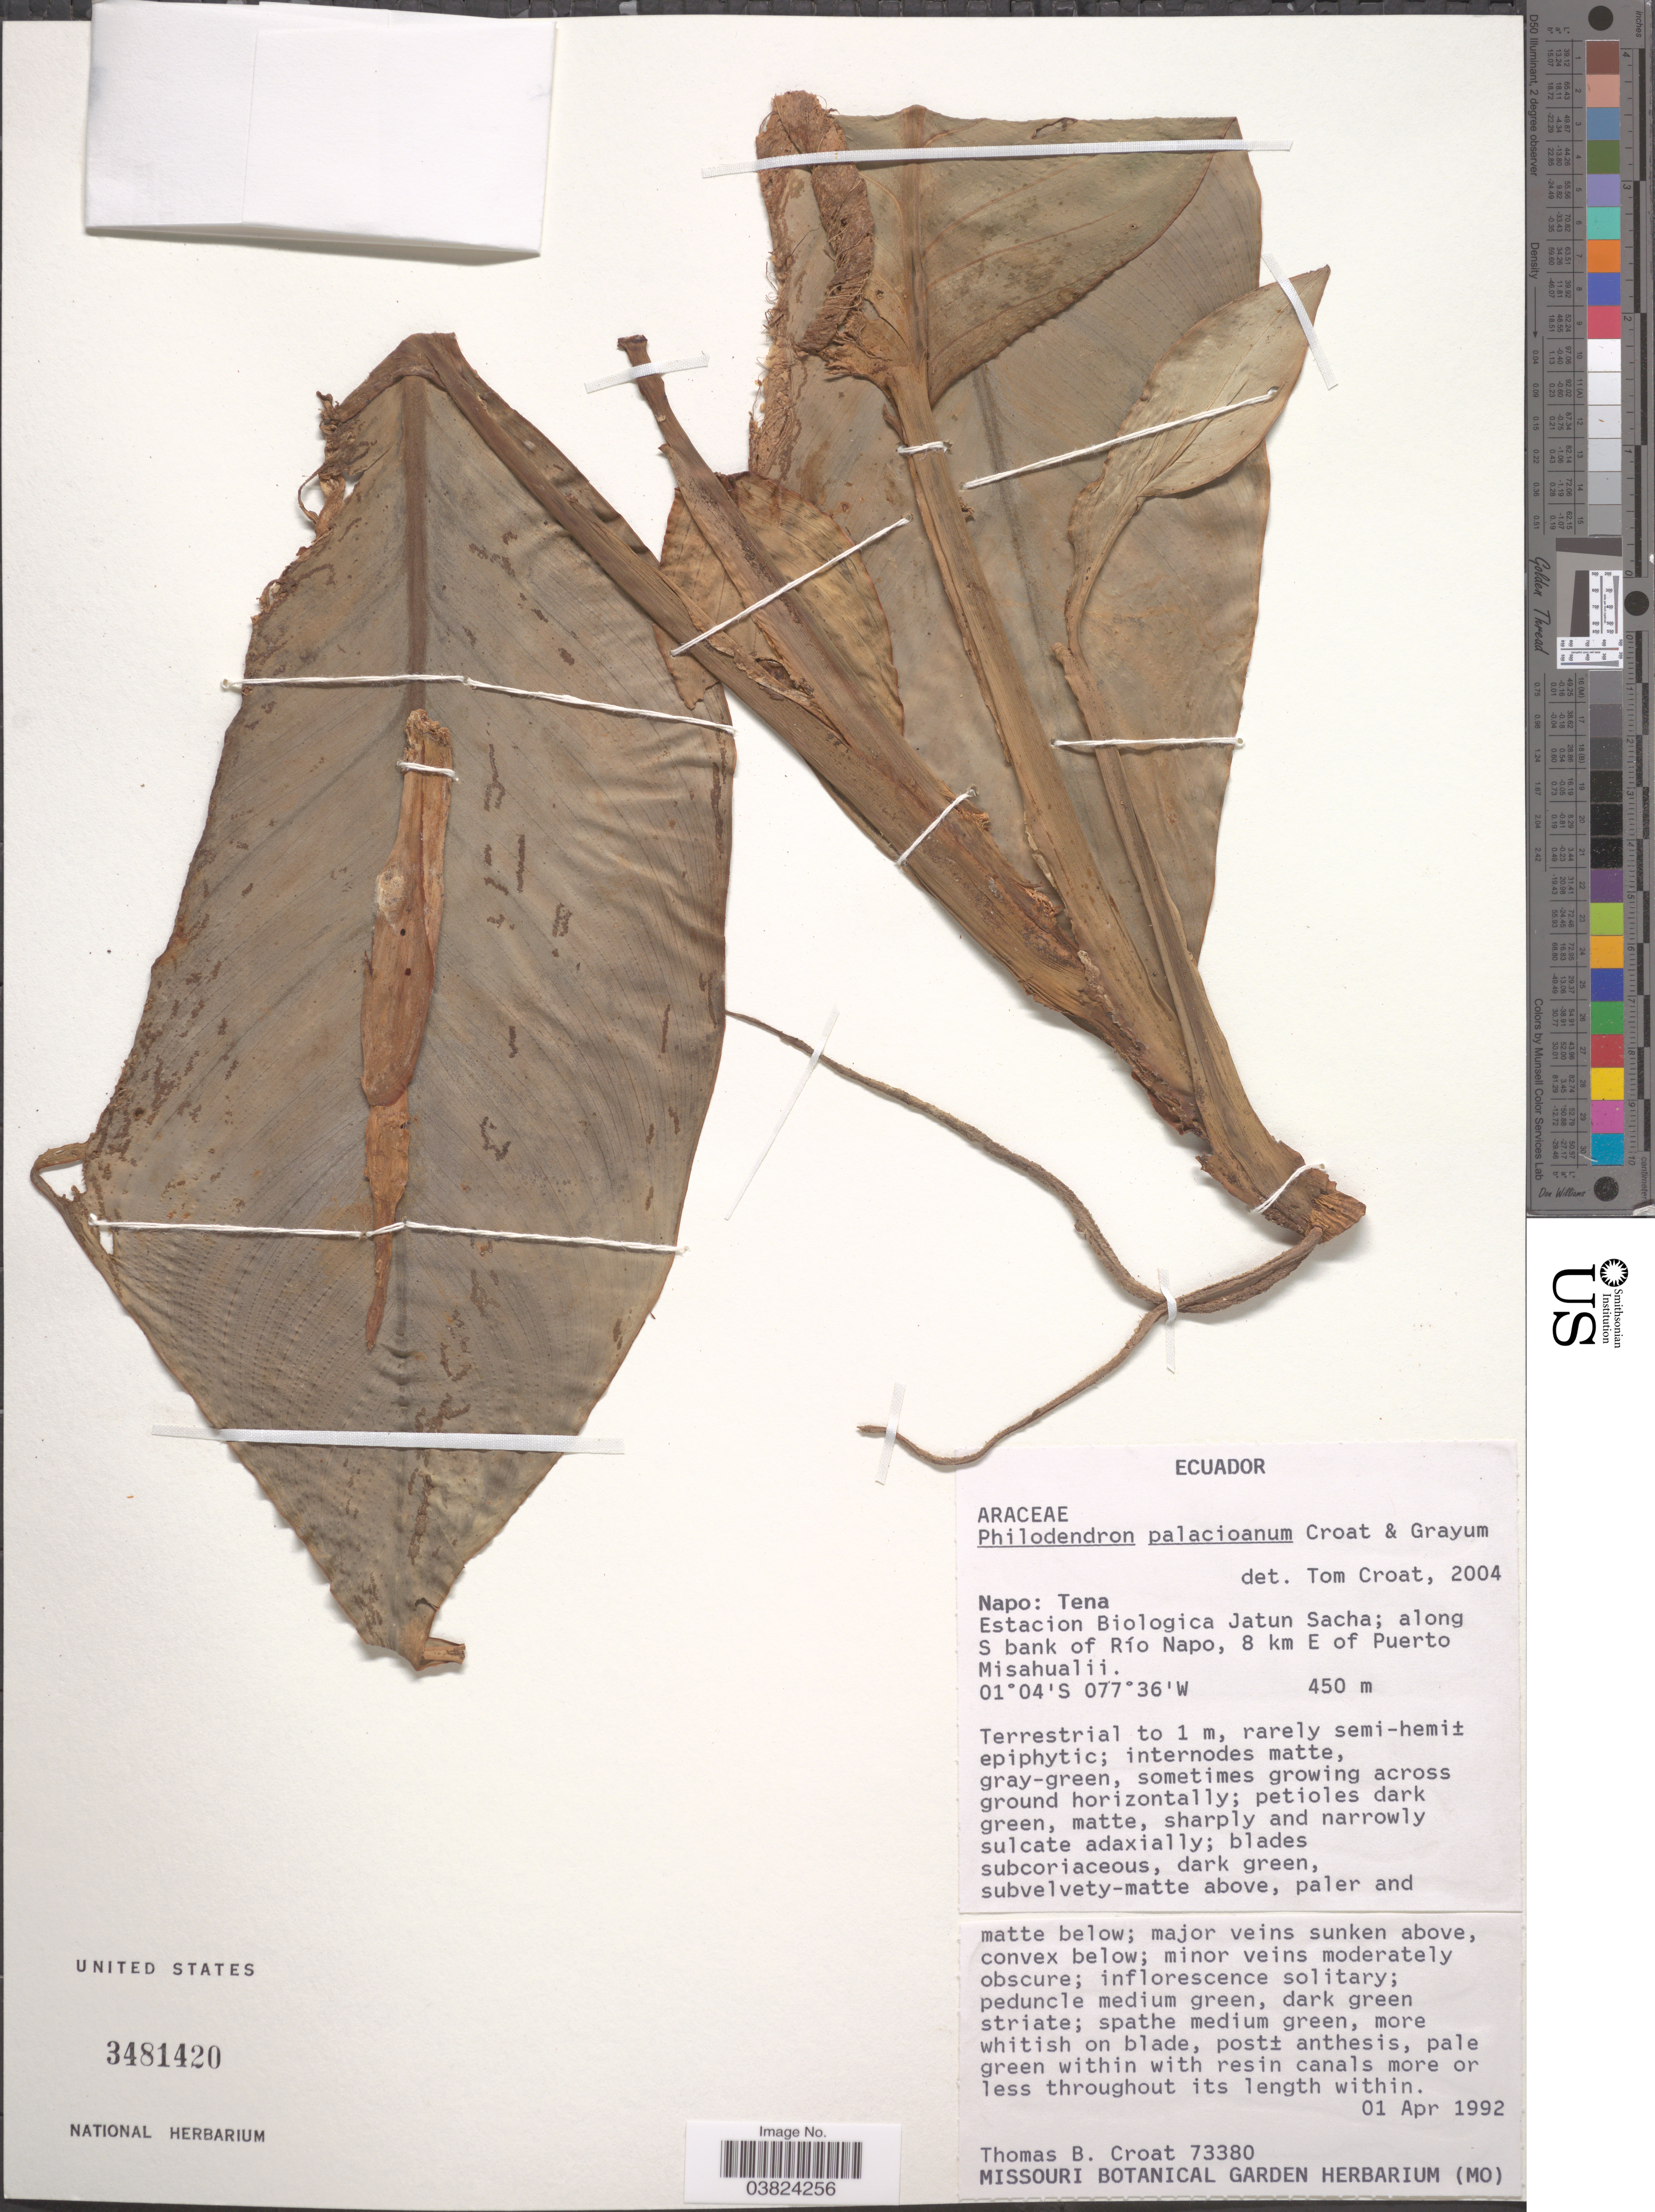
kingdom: Plantae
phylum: Tracheophyta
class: Liliopsida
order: Alismatales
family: Araceae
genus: Philodendron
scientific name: Philodendron palaciosii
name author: Croat & Grayum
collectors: T. B. Croat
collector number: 73380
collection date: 1992-04-01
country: Ecuador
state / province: Napo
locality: Tena. Estacion Biologica Jatun Sacha; along S bank of Río Napo, 8 km E of Puerto Misahualii.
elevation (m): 450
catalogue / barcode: US 3481420